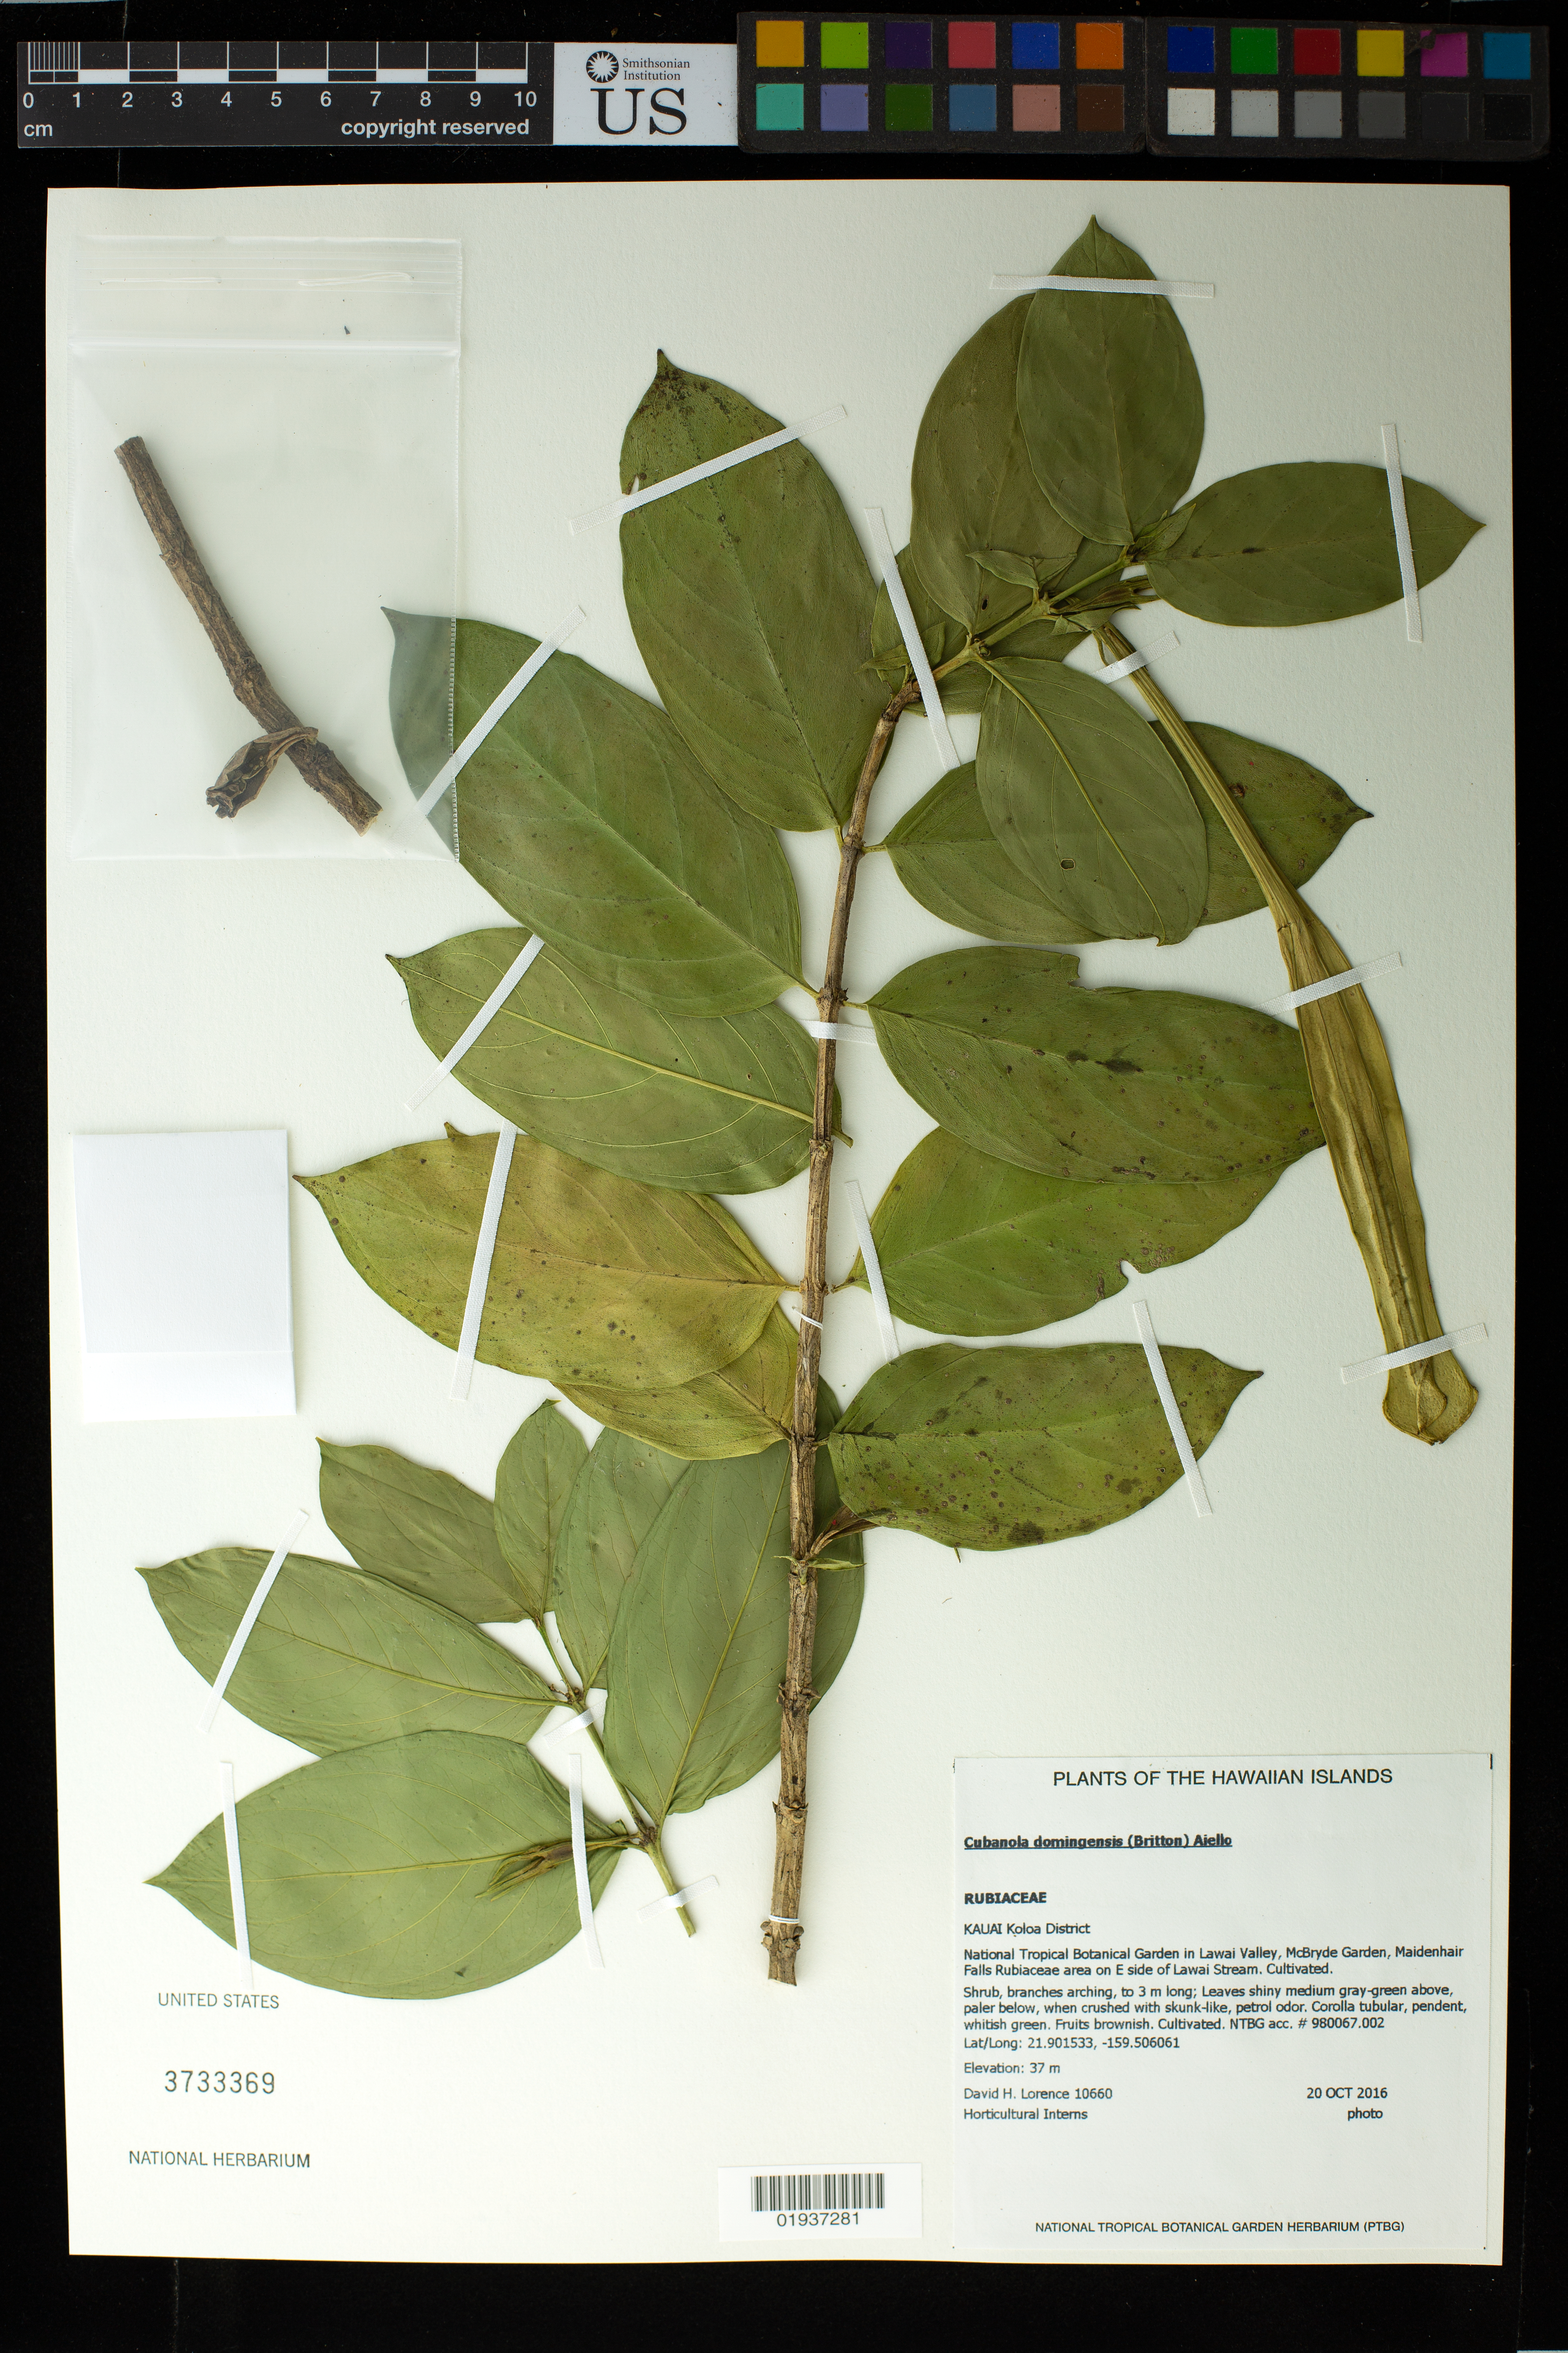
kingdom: Plantae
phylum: Tracheophyta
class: Magnoliopsida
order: Gentianales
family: Rubiaceae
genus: Cubanola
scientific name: Cubanola domingensis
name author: (Britton) Aiello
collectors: D. Lorence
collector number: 10660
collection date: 2016-10-20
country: United States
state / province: Hawaii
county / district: Kauai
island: Kaua'i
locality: Koloa District, National Tropical Botanical Garden in Lawai Valley, McBryde Garden, Maidenhair Falls Rubiaceae area on E side of Lawai Stream.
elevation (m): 37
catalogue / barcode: US 3733369